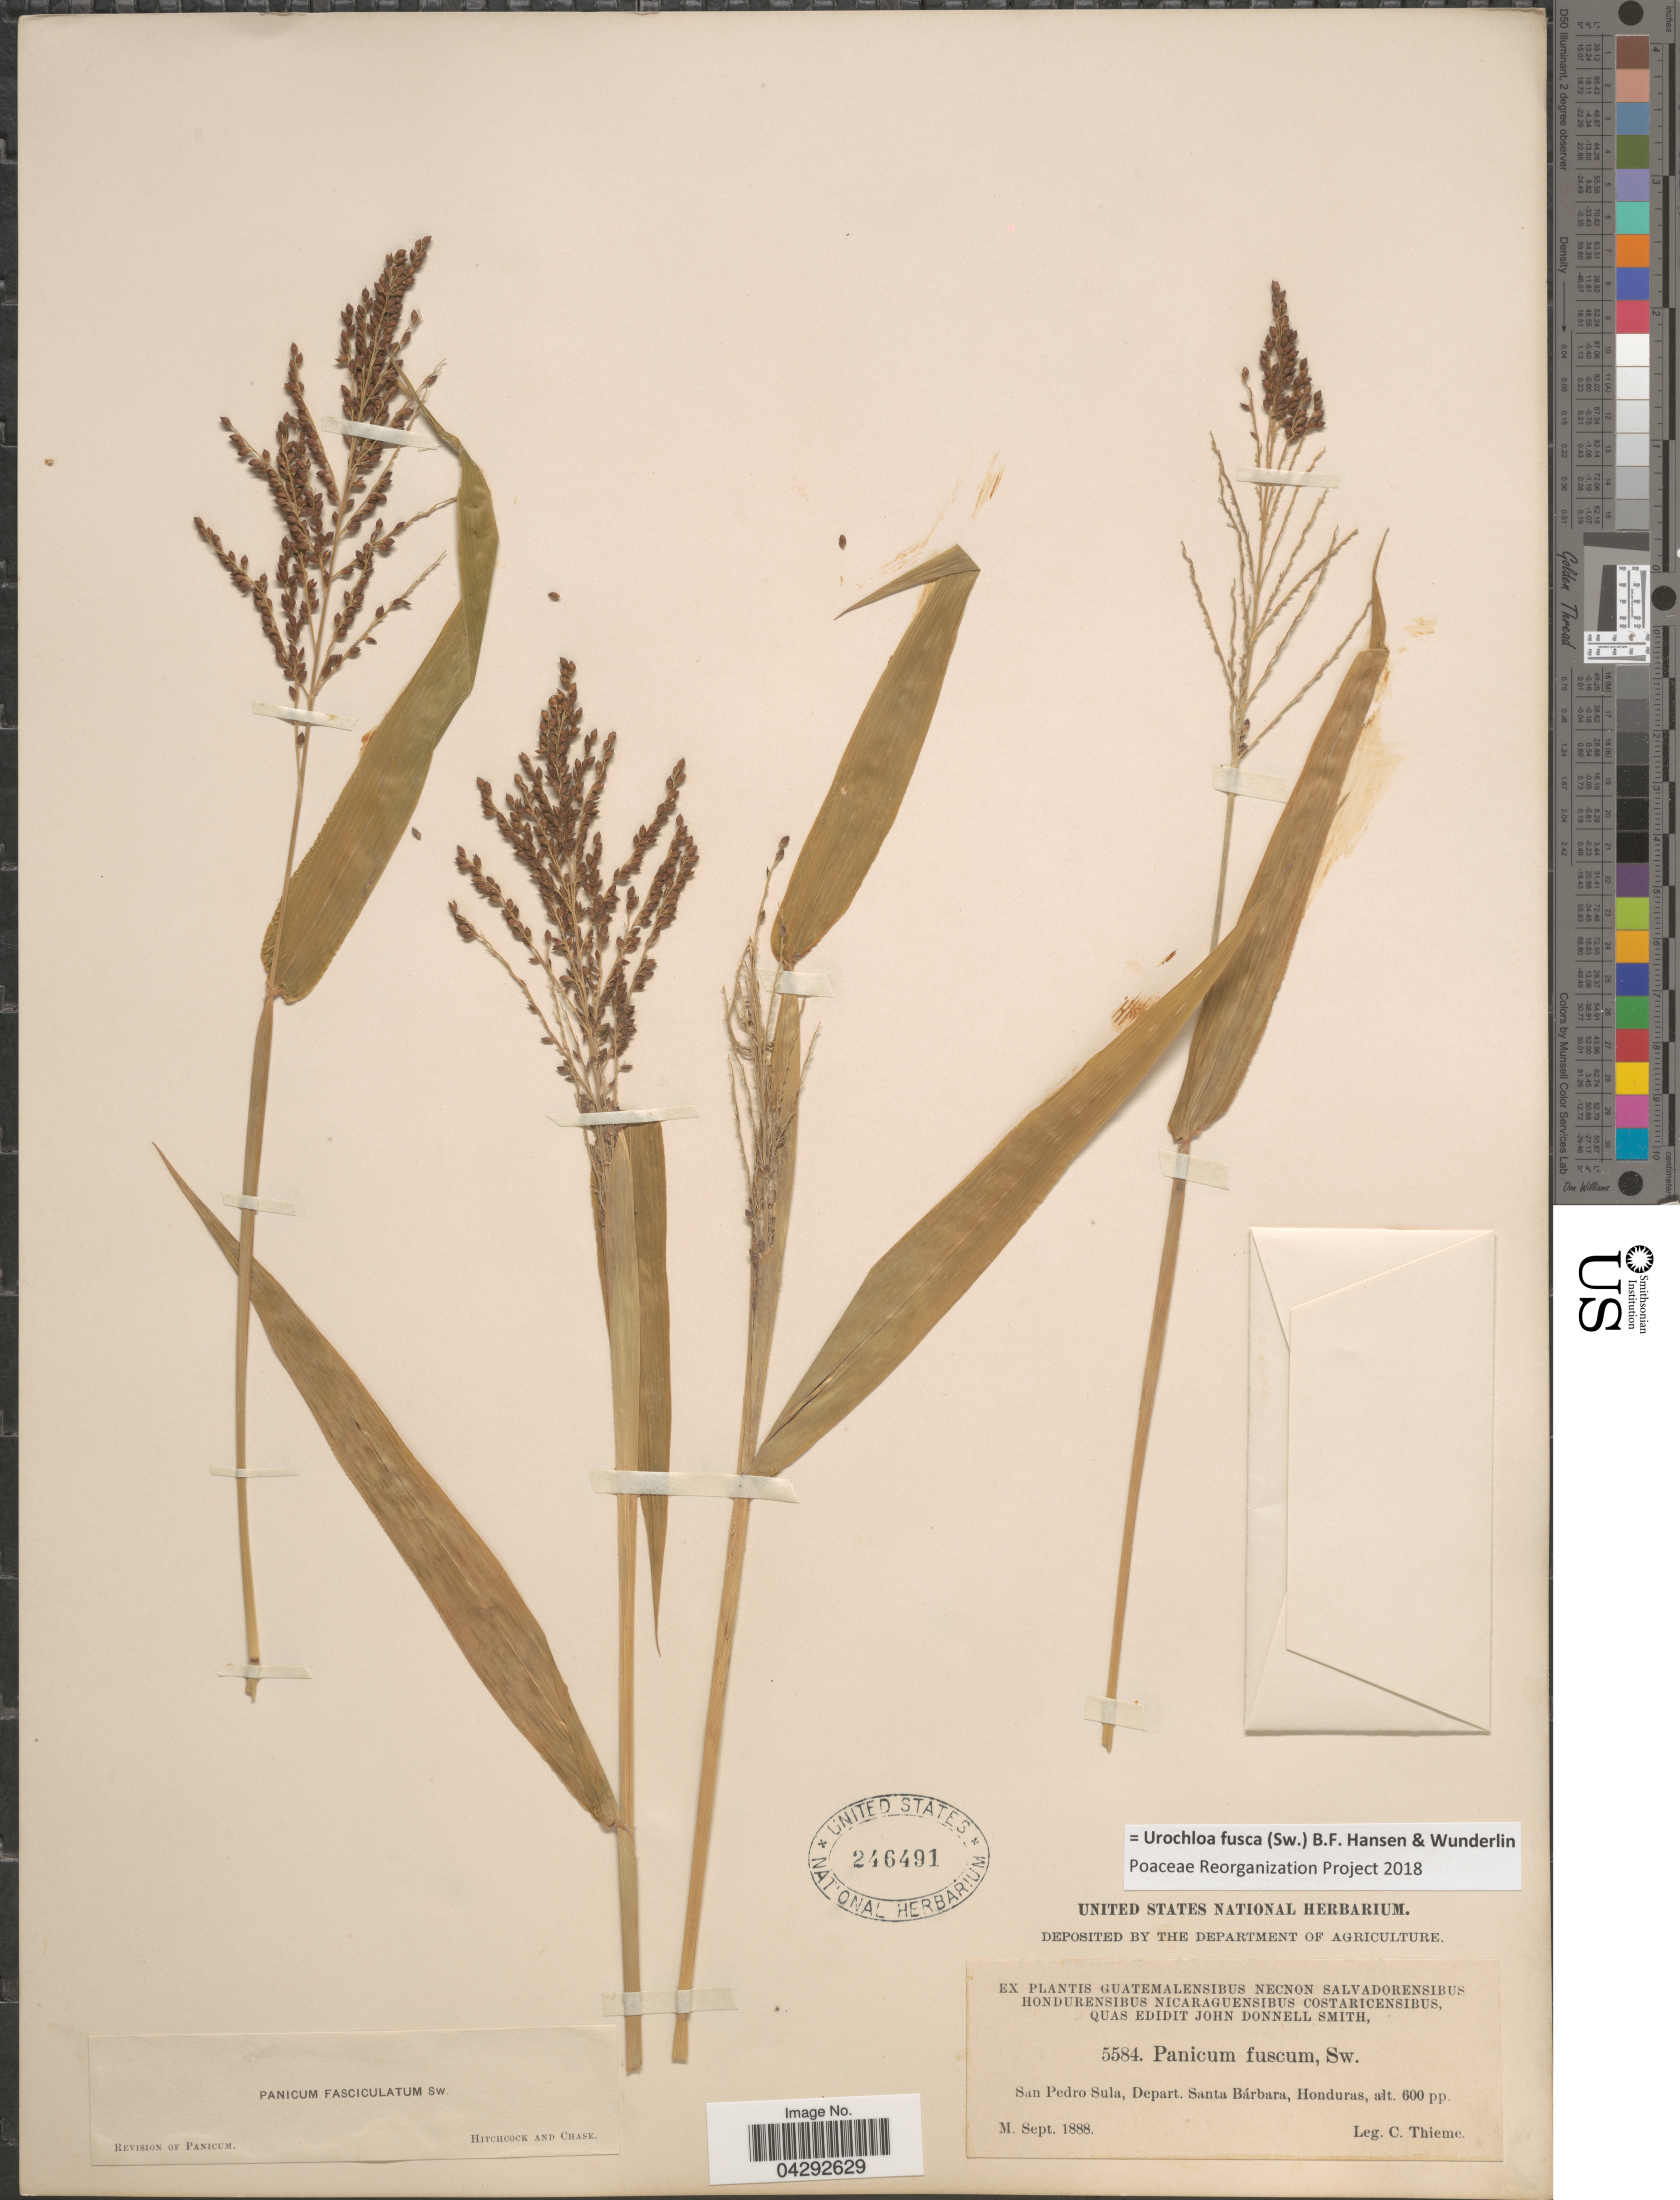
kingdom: Plantae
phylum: Tracheophyta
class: Liliopsida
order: Poales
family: Poaceae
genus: Urochloa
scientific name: Urochloa fusca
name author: (Sw.) B.F. Hansen & Wunderlin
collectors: C. Thieme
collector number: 5584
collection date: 1888-09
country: Honduras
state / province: Santa Barbara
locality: San Pedro Sula, Depart. Santa Bárbara.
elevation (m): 183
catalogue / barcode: US 246491